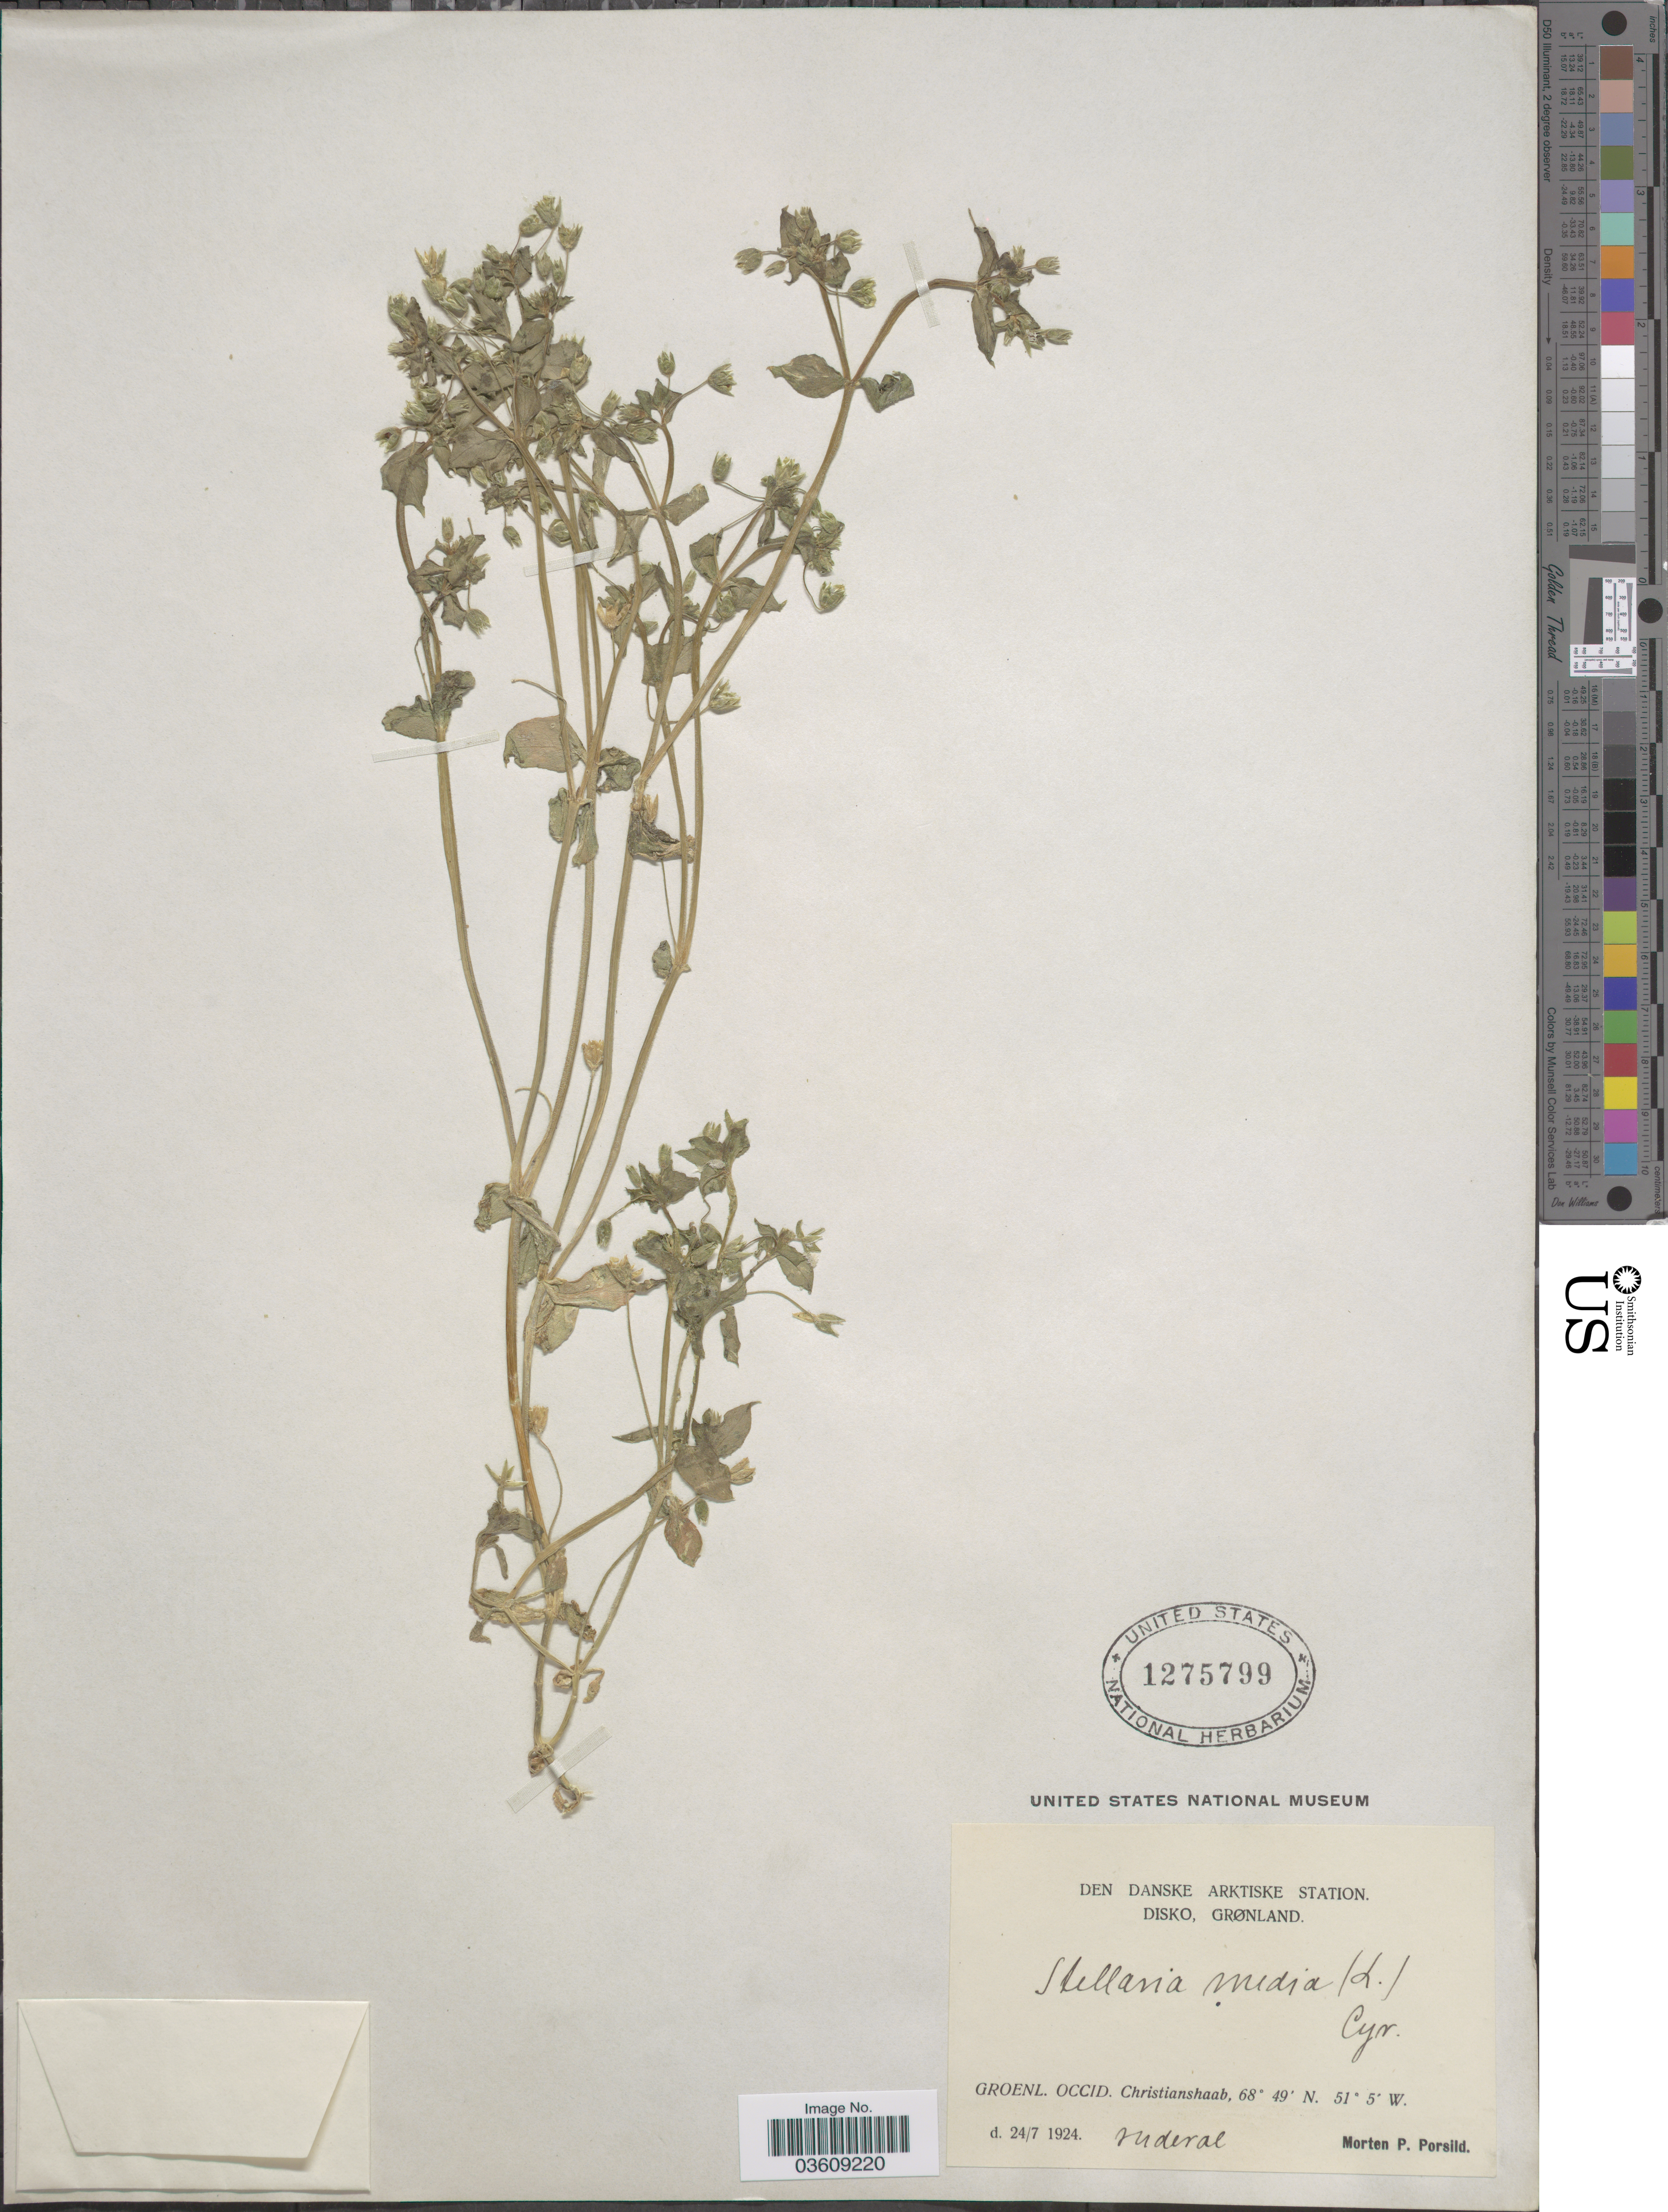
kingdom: Plantae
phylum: Tracheophyta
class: Magnoliopsida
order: Caryophyllales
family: Caryophyllaceae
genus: Stellaria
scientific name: Stellaria media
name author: (L.) Vill.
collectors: M. P. Porsild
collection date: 1924-07-24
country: Greenland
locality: Den Danske Arktiske Station. Disko, Grønland. Groenl. Occid. Christianshaab.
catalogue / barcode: US 1275799